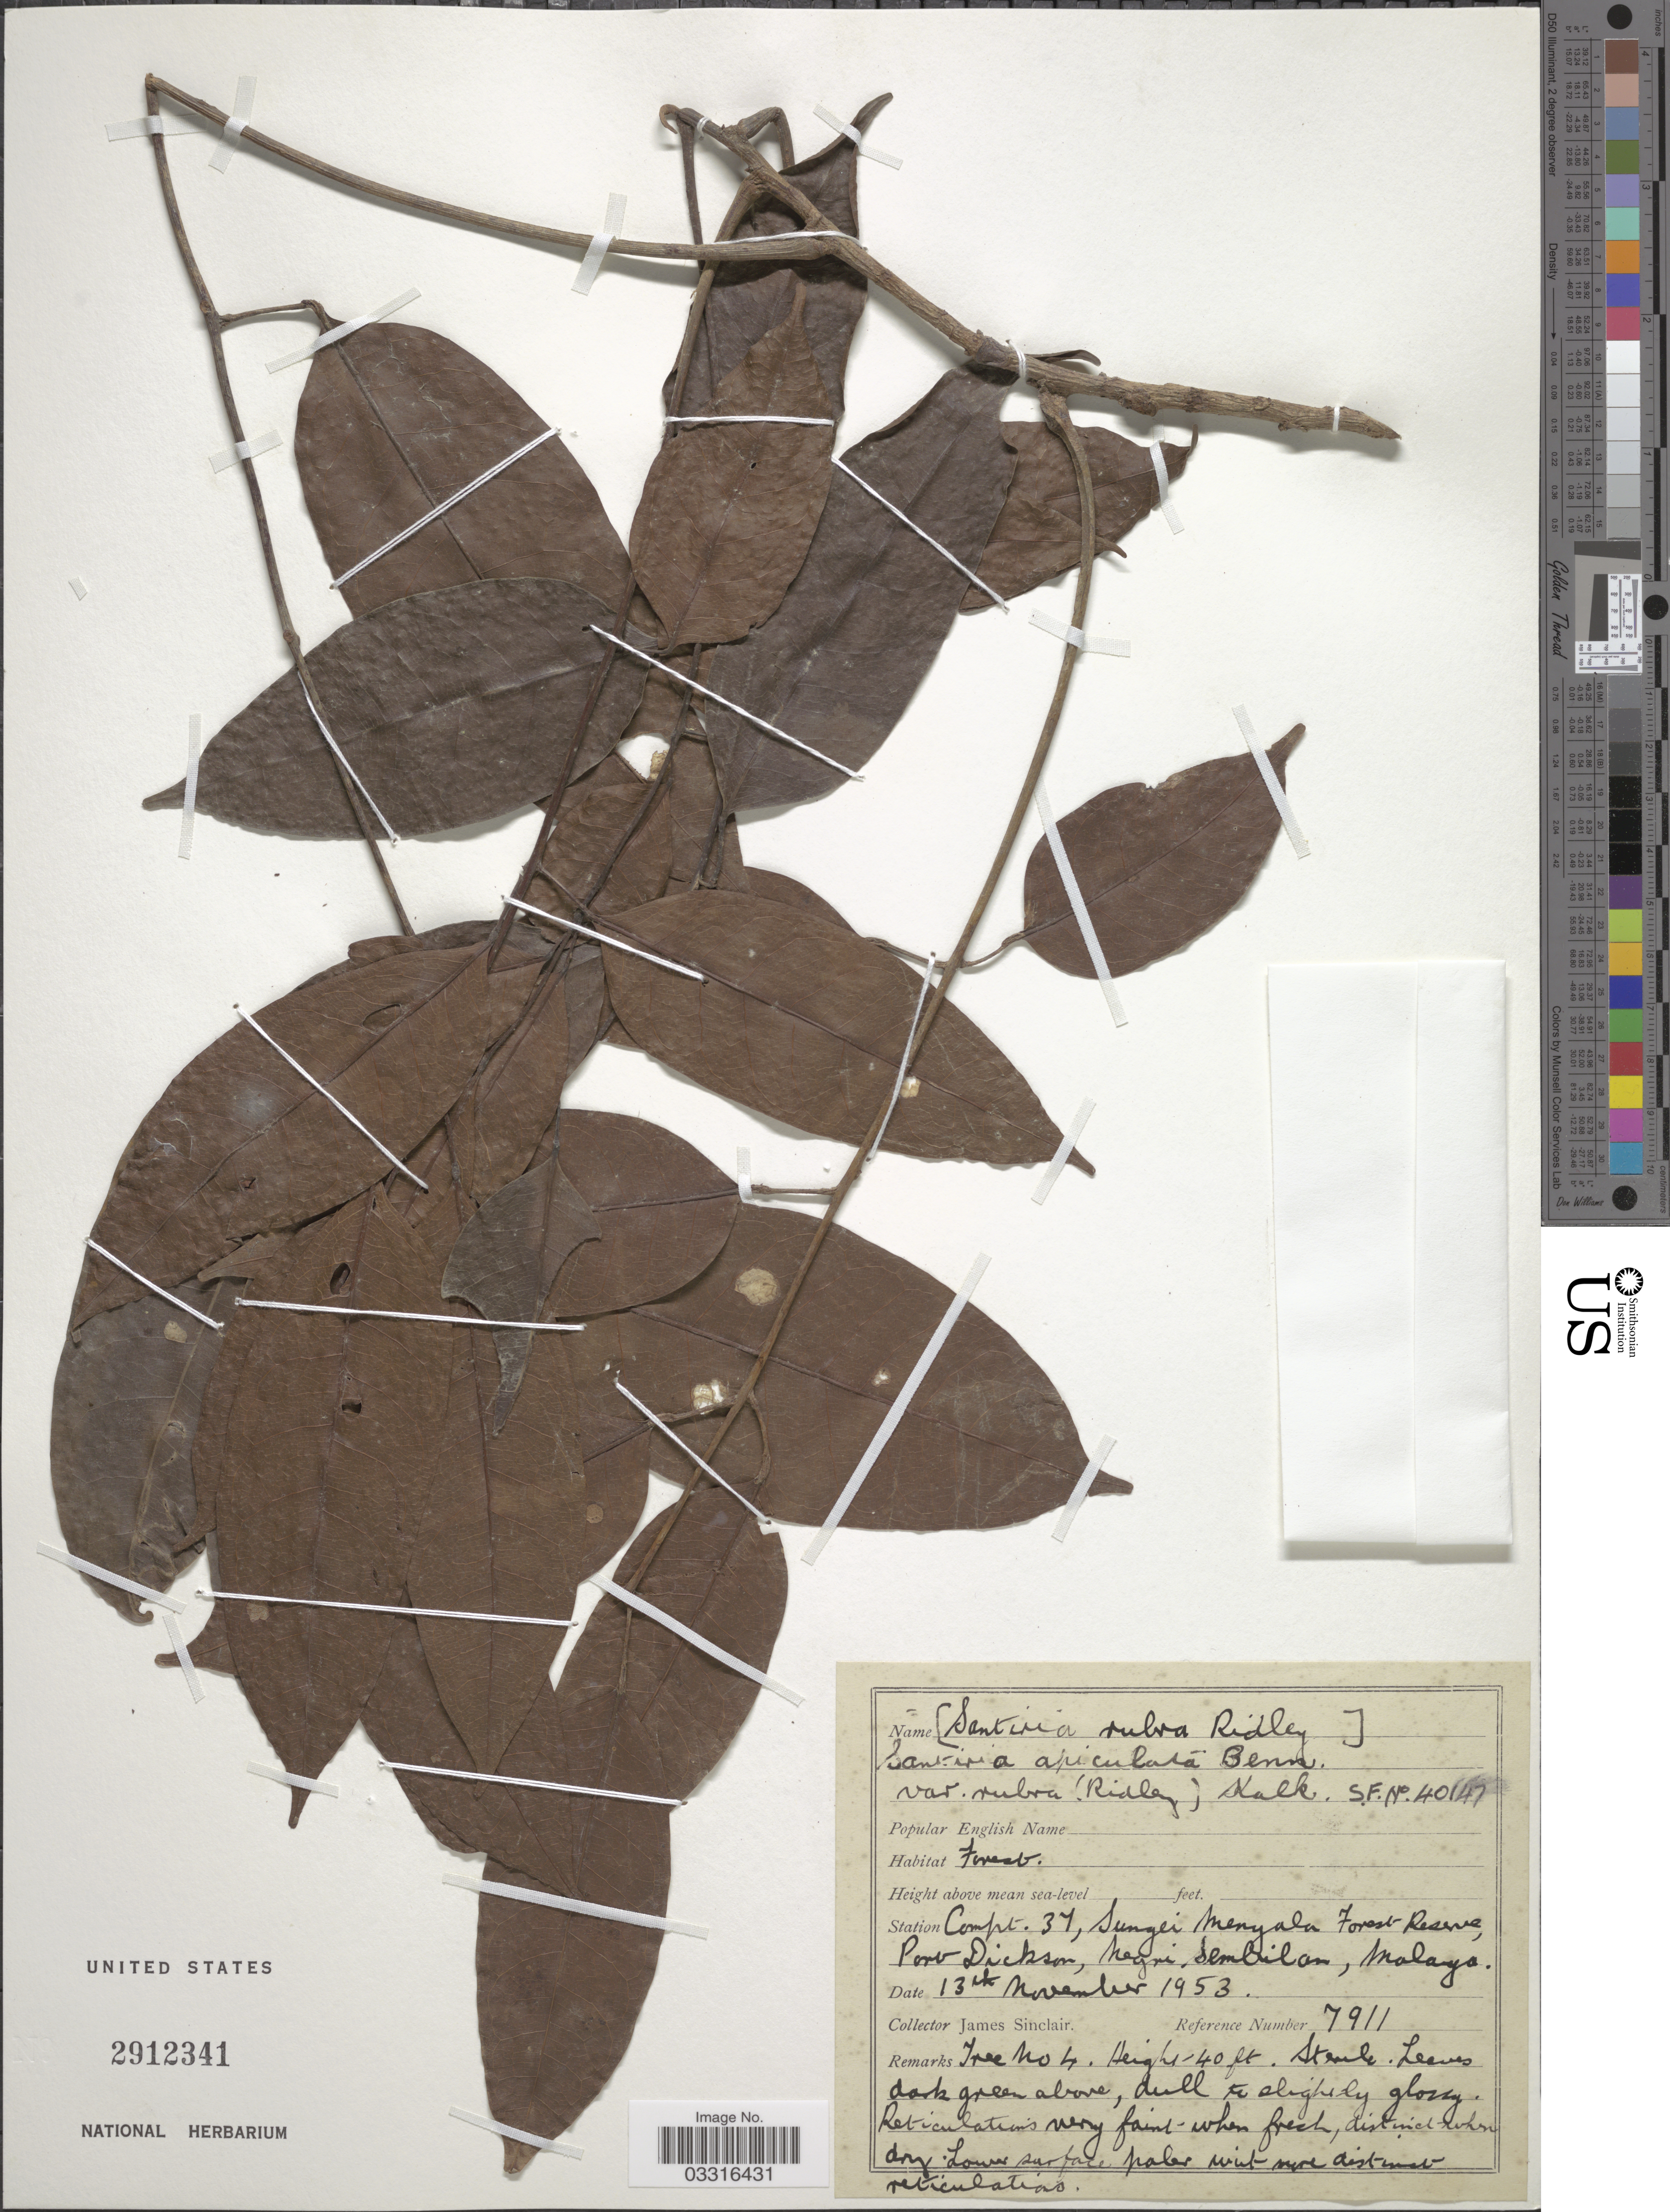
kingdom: Plantae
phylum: Tracheophyta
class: Magnoliopsida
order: Sapindales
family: Burseraceae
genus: Santiria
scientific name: Santiria apiculata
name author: A.W. Benn.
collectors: J. Sinclair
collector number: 7911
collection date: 1953-11-13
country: Malaysia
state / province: Negeri Sembilan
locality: Station Compt. 37, Sungei Menyala Forest Reserve, Port Dickson, Negri Sembilan, Malaya.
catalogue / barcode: US 2912341